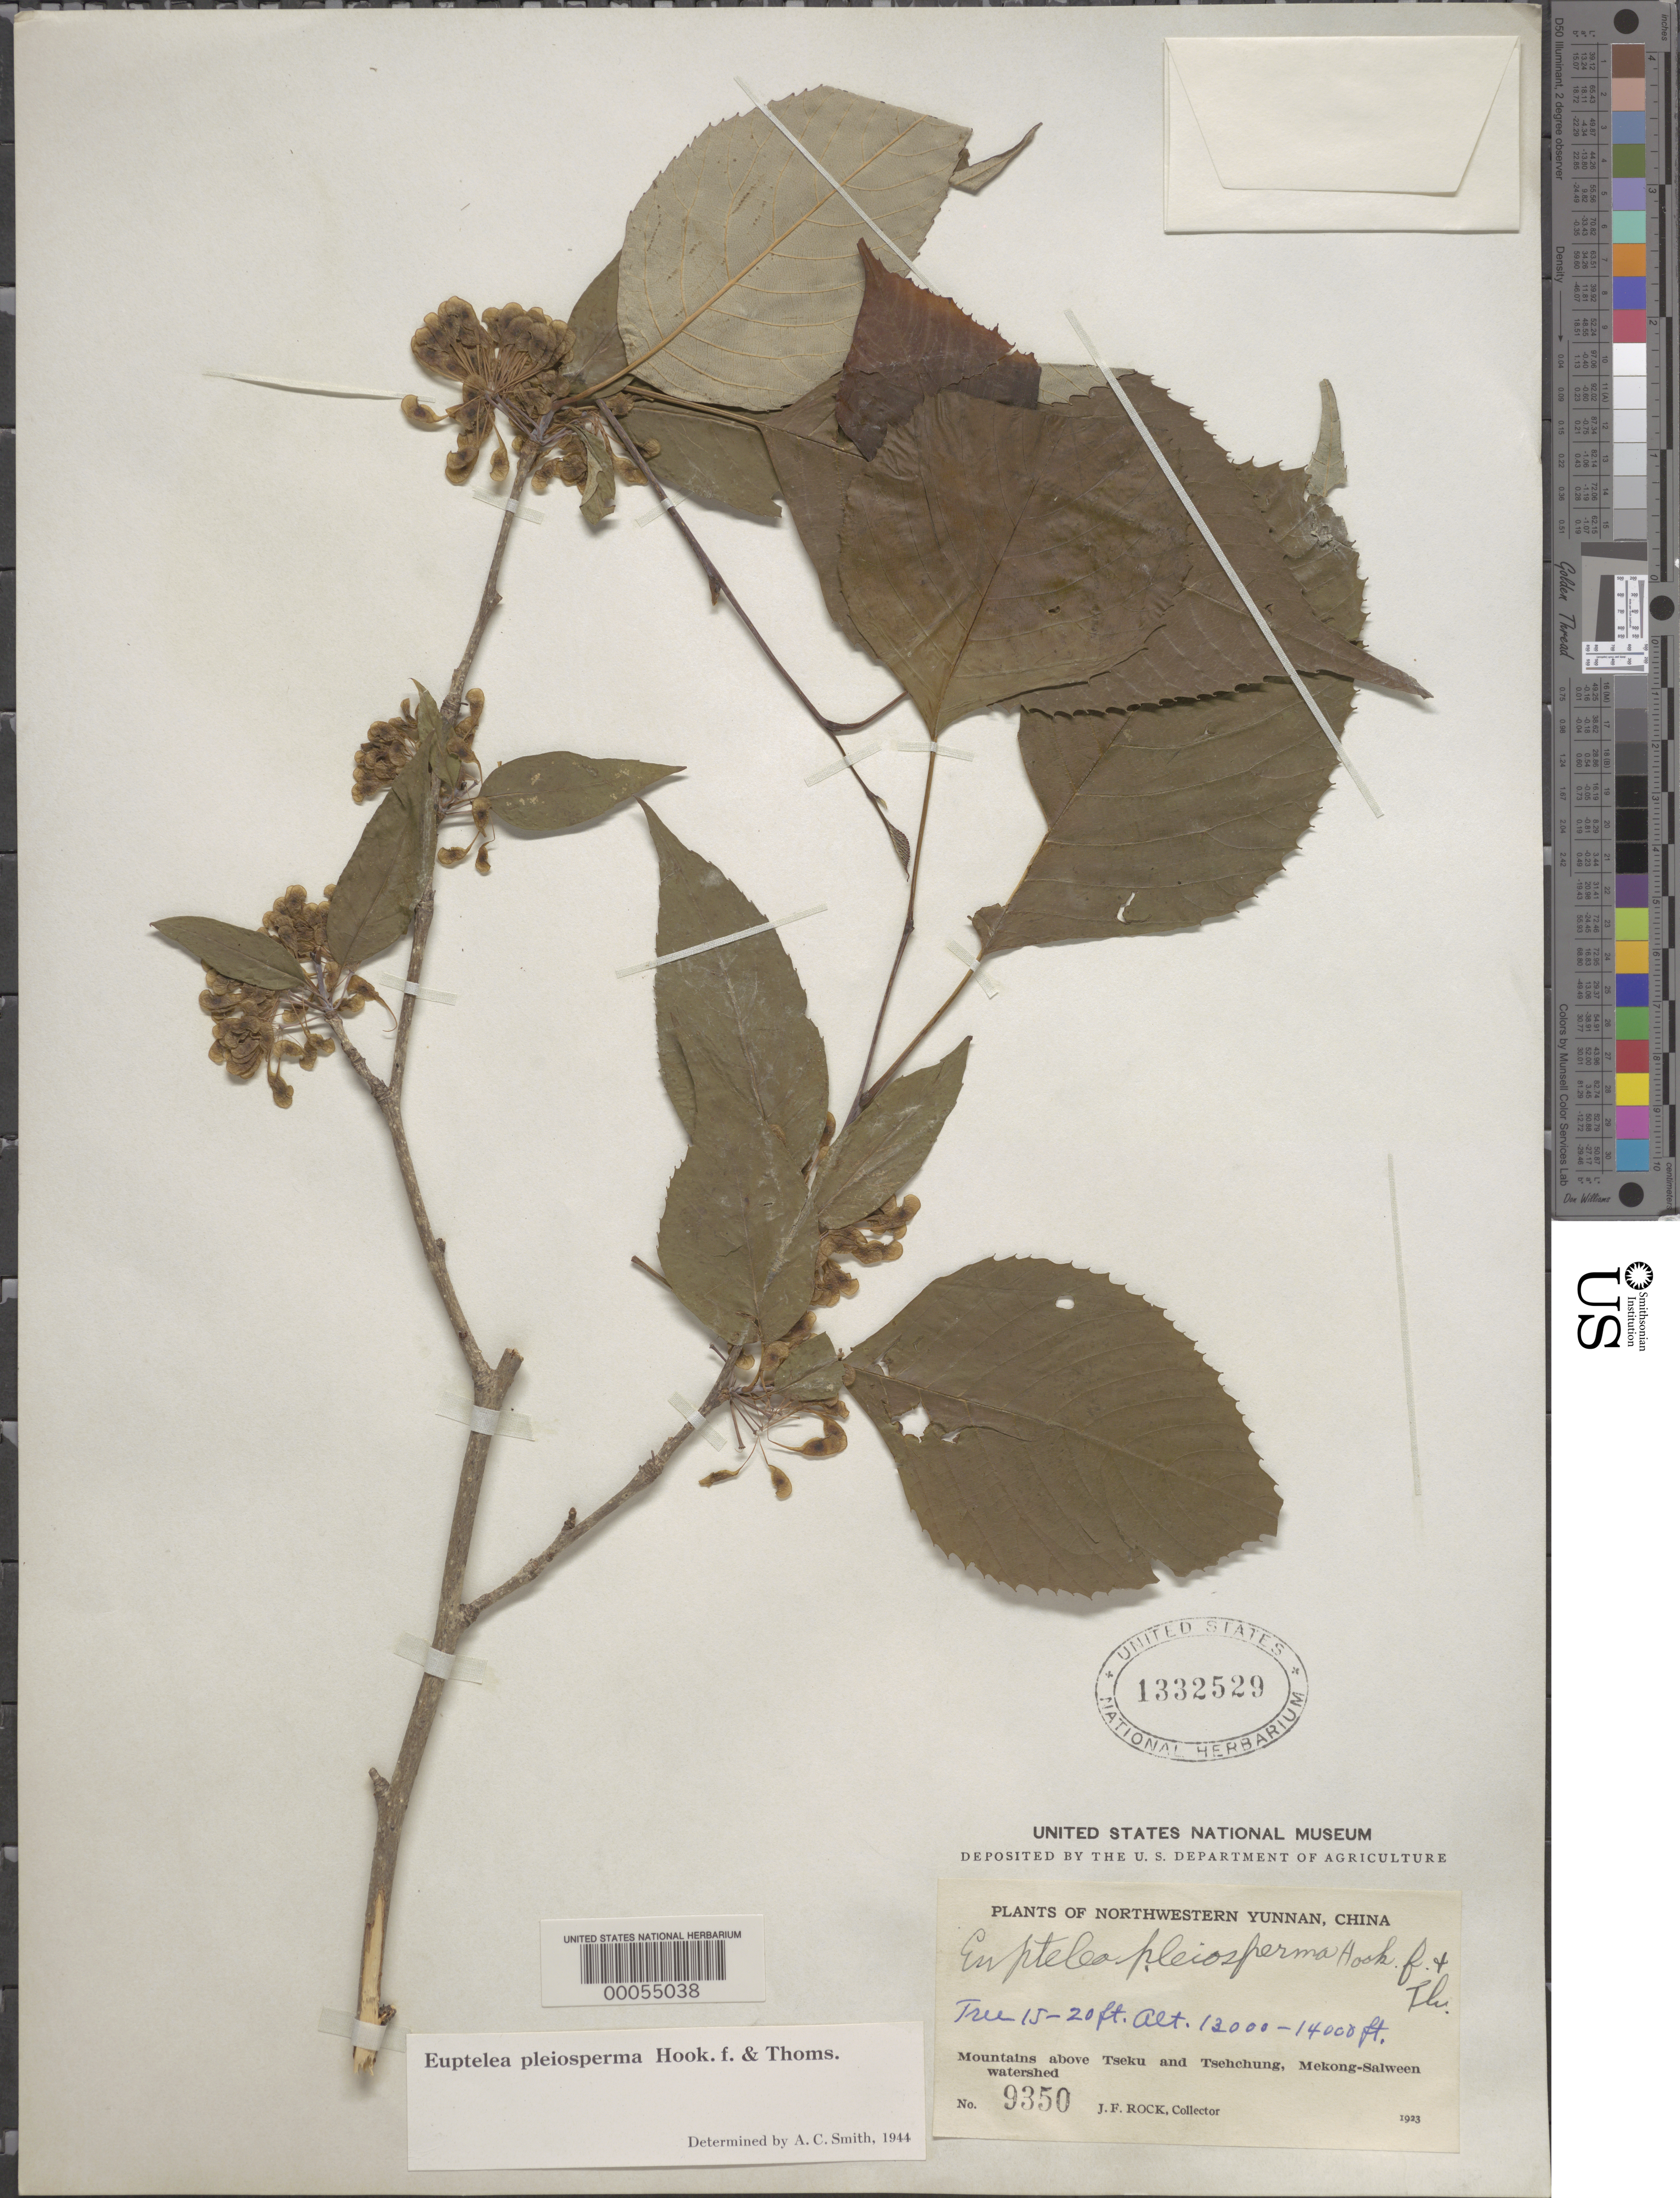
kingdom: Plantae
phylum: Tracheophyta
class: Magnoliopsida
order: Ranunculales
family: Eupteleaceae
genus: Euptelea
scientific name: Euptelea pleiosperma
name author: Hook. f. & Thomson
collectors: J. F. Rock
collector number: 9350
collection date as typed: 1923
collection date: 1923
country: China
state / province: Yunnan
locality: Northwestern yunnan: mountains above tseku and tsehchung, mekong-salween watershed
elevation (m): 3962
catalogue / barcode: US 1332529